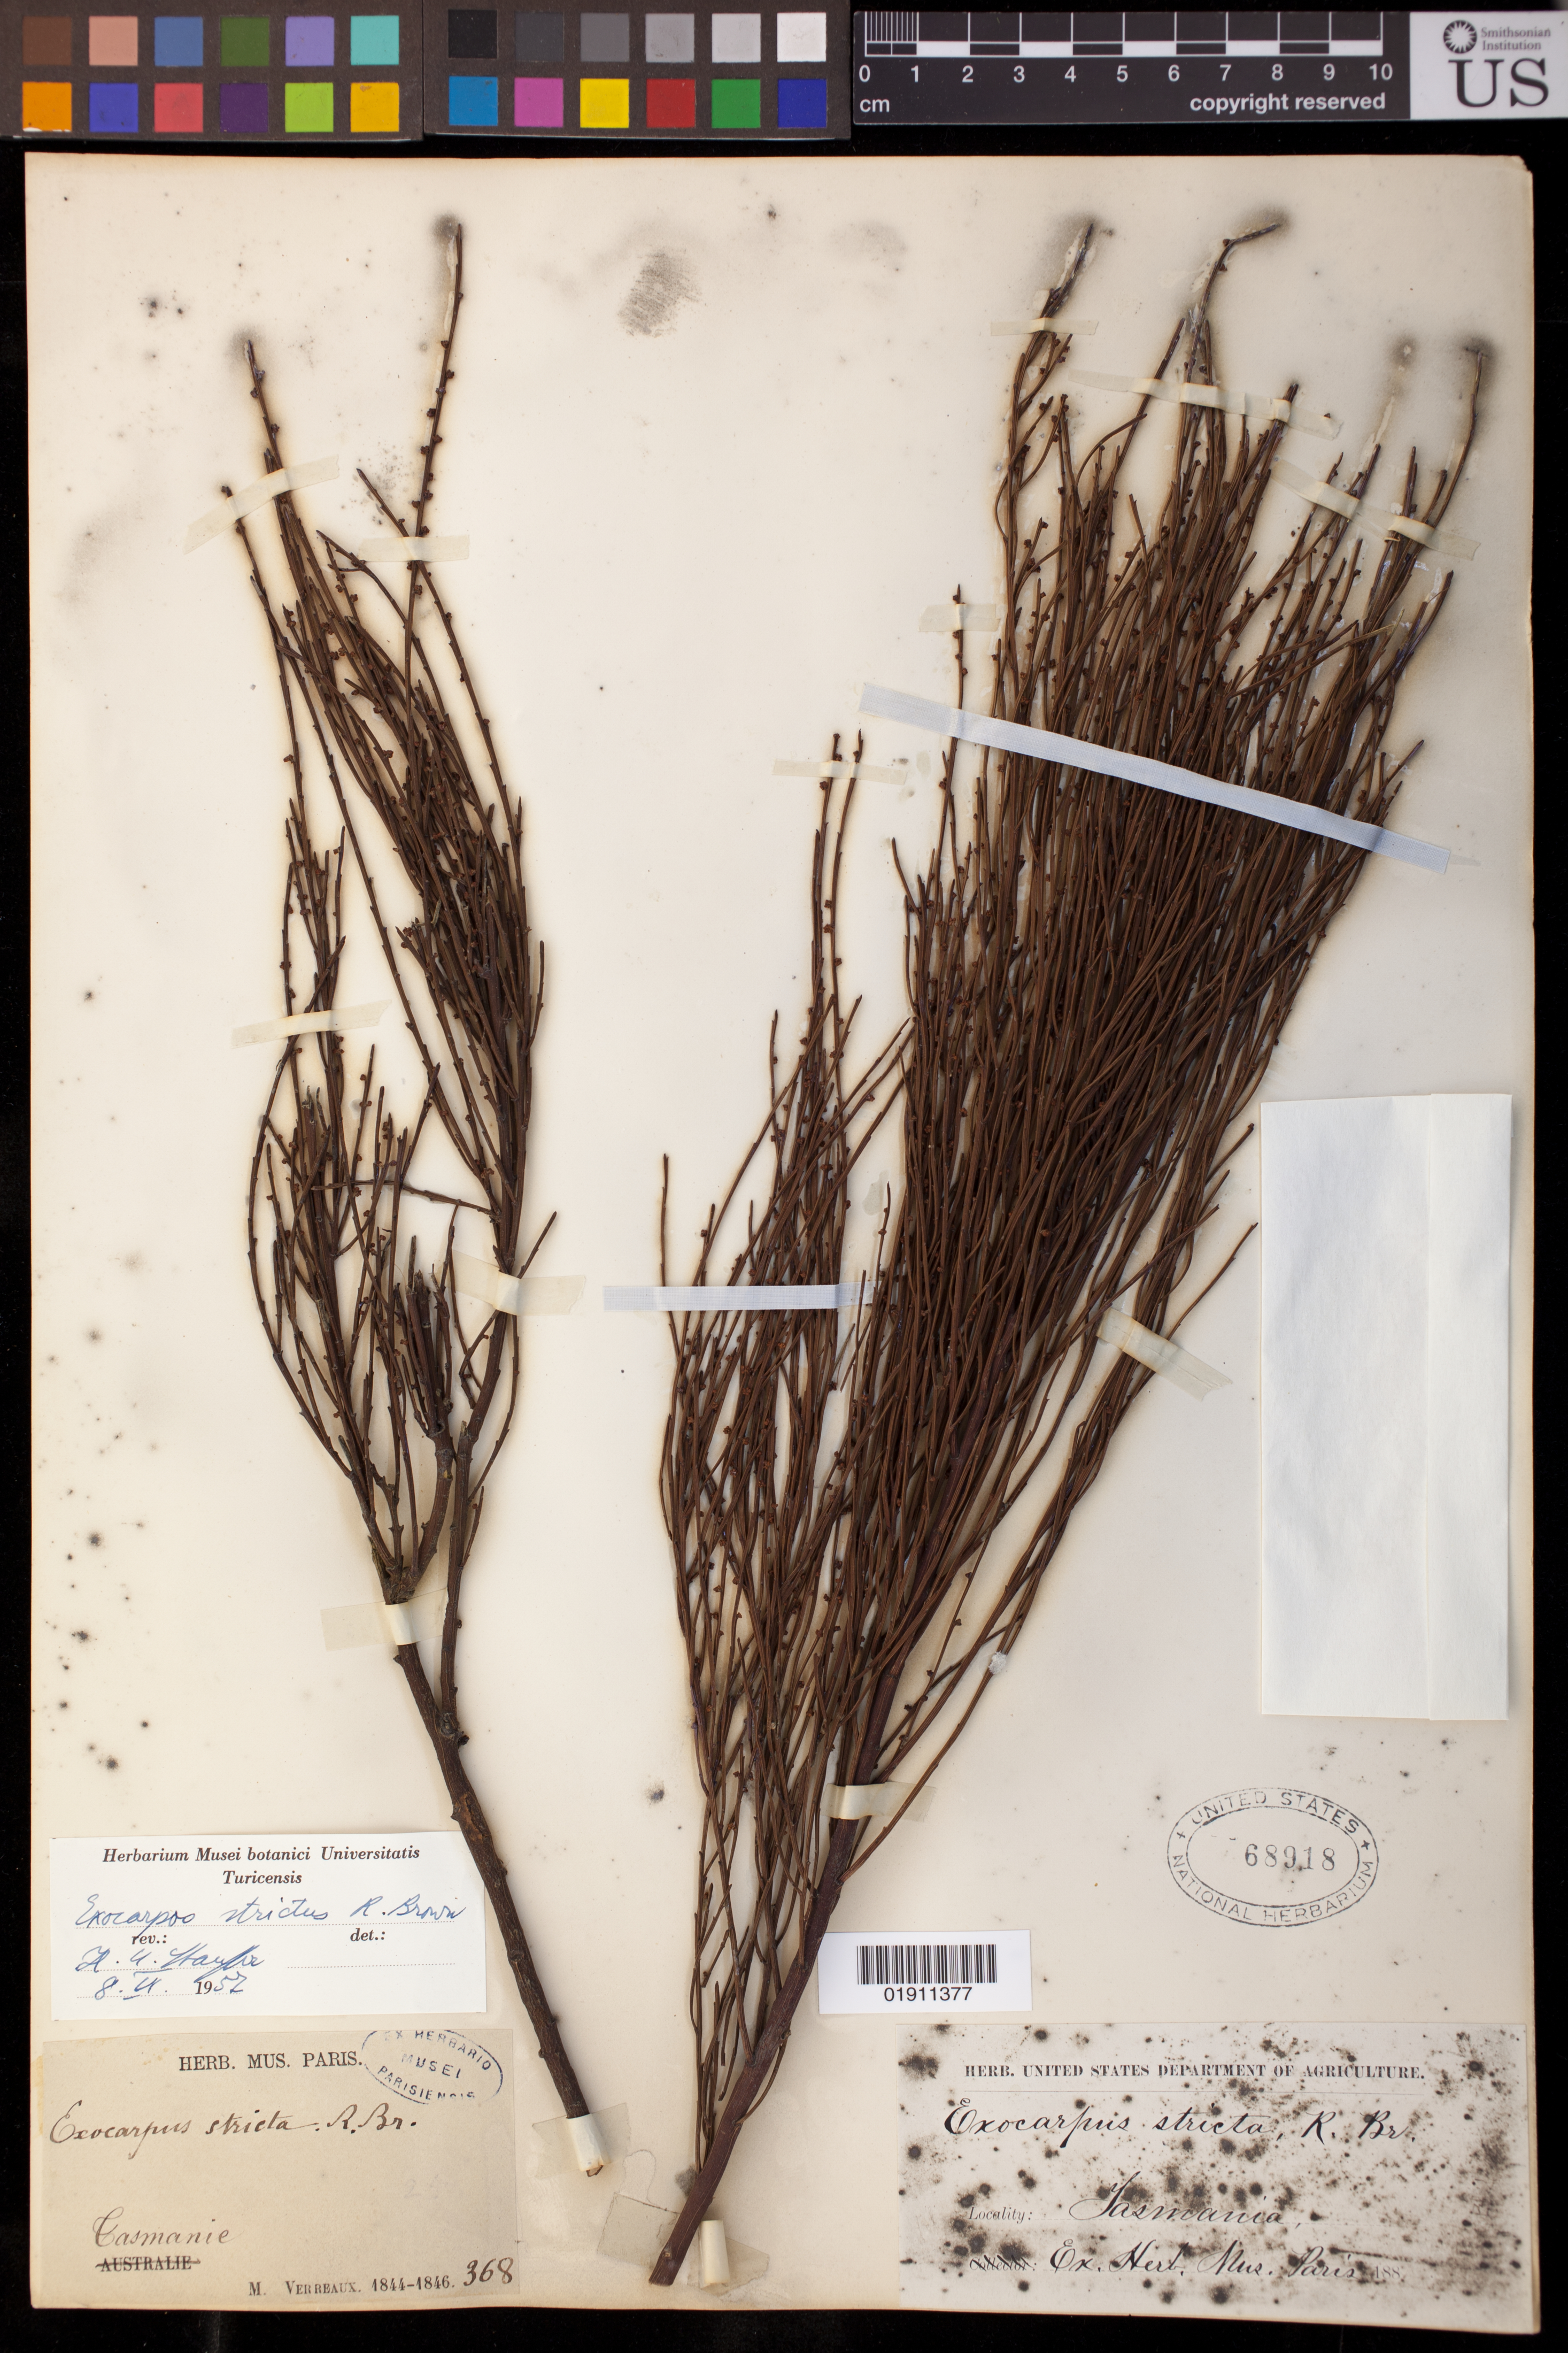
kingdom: Plantae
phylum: Tracheophyta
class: Magnoliopsida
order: Santalales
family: Santalaceae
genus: Exocarpos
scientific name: Exocarpos strictus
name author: R. Br.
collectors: M. Verreaux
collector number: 368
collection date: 1844/1846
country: Australia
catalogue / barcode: US 68918